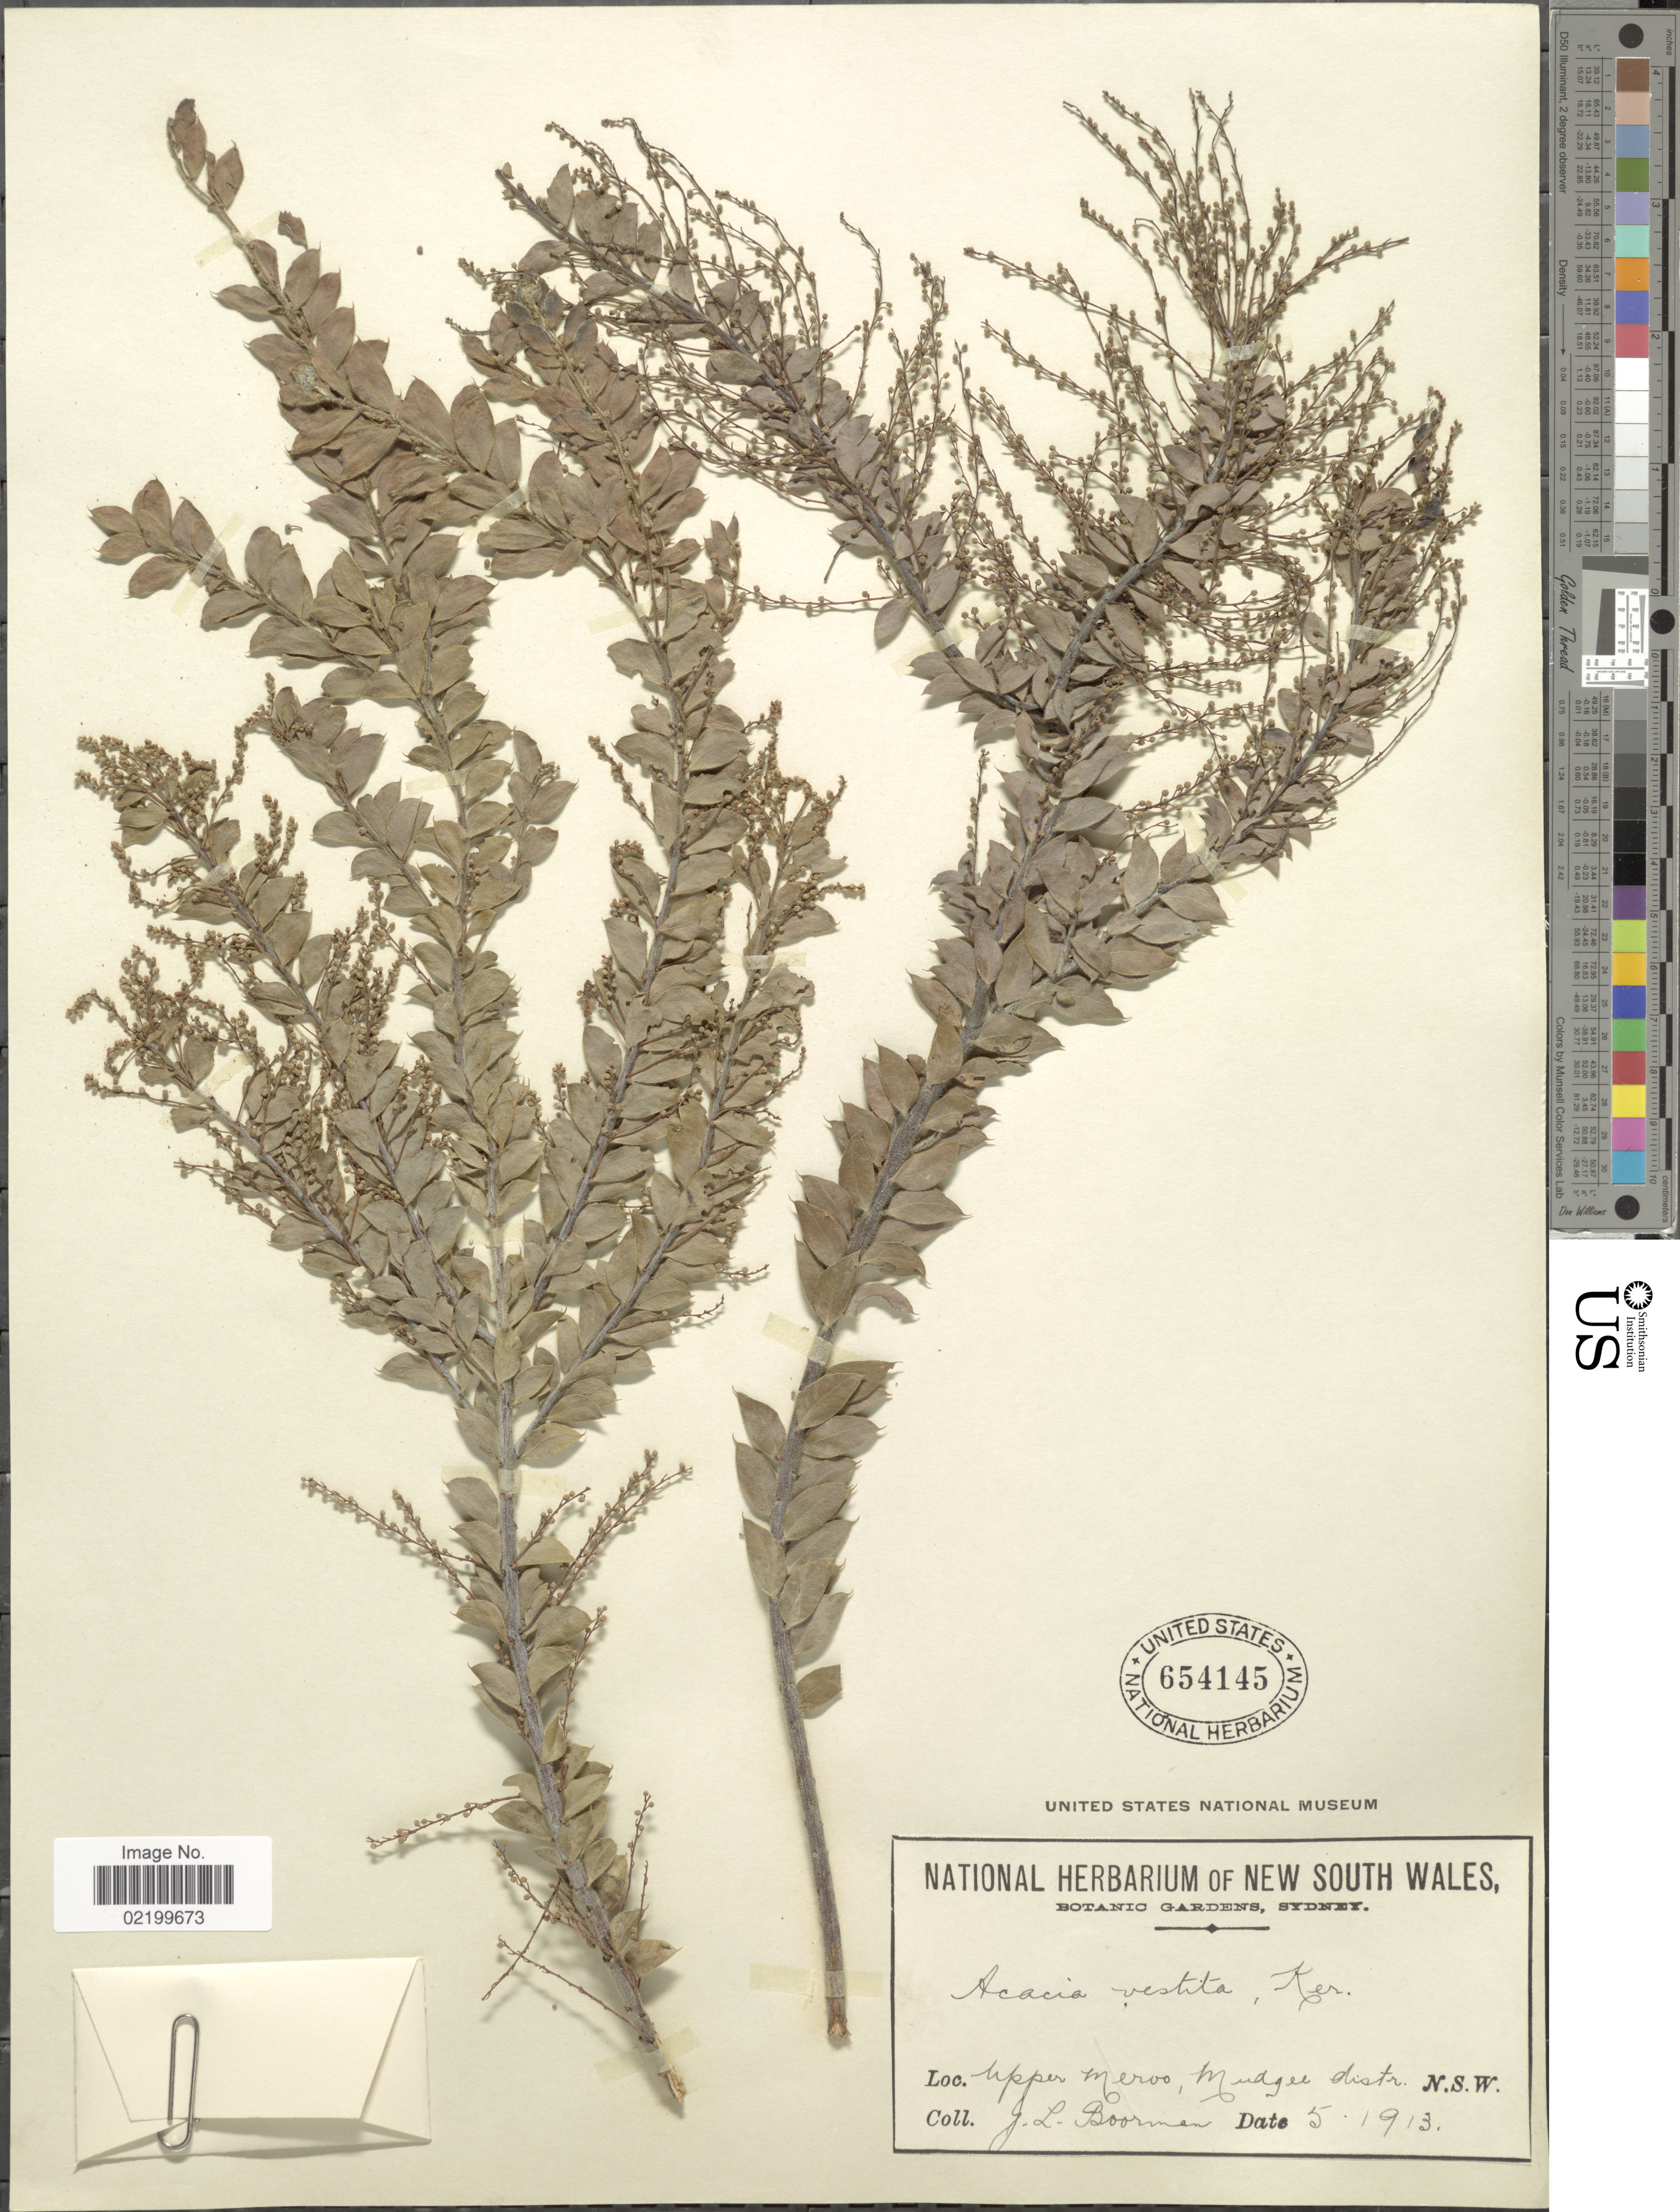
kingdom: Plantae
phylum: Tracheophyta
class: Magnoliopsida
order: Fabales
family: Fabaceae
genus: Acacia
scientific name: Acacia vestita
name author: Ker Gawl.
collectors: J. Boorman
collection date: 1913-05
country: Australia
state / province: New South Wales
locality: Upper Mervo, Mudgee distr. N.S.W.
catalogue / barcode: US 654145